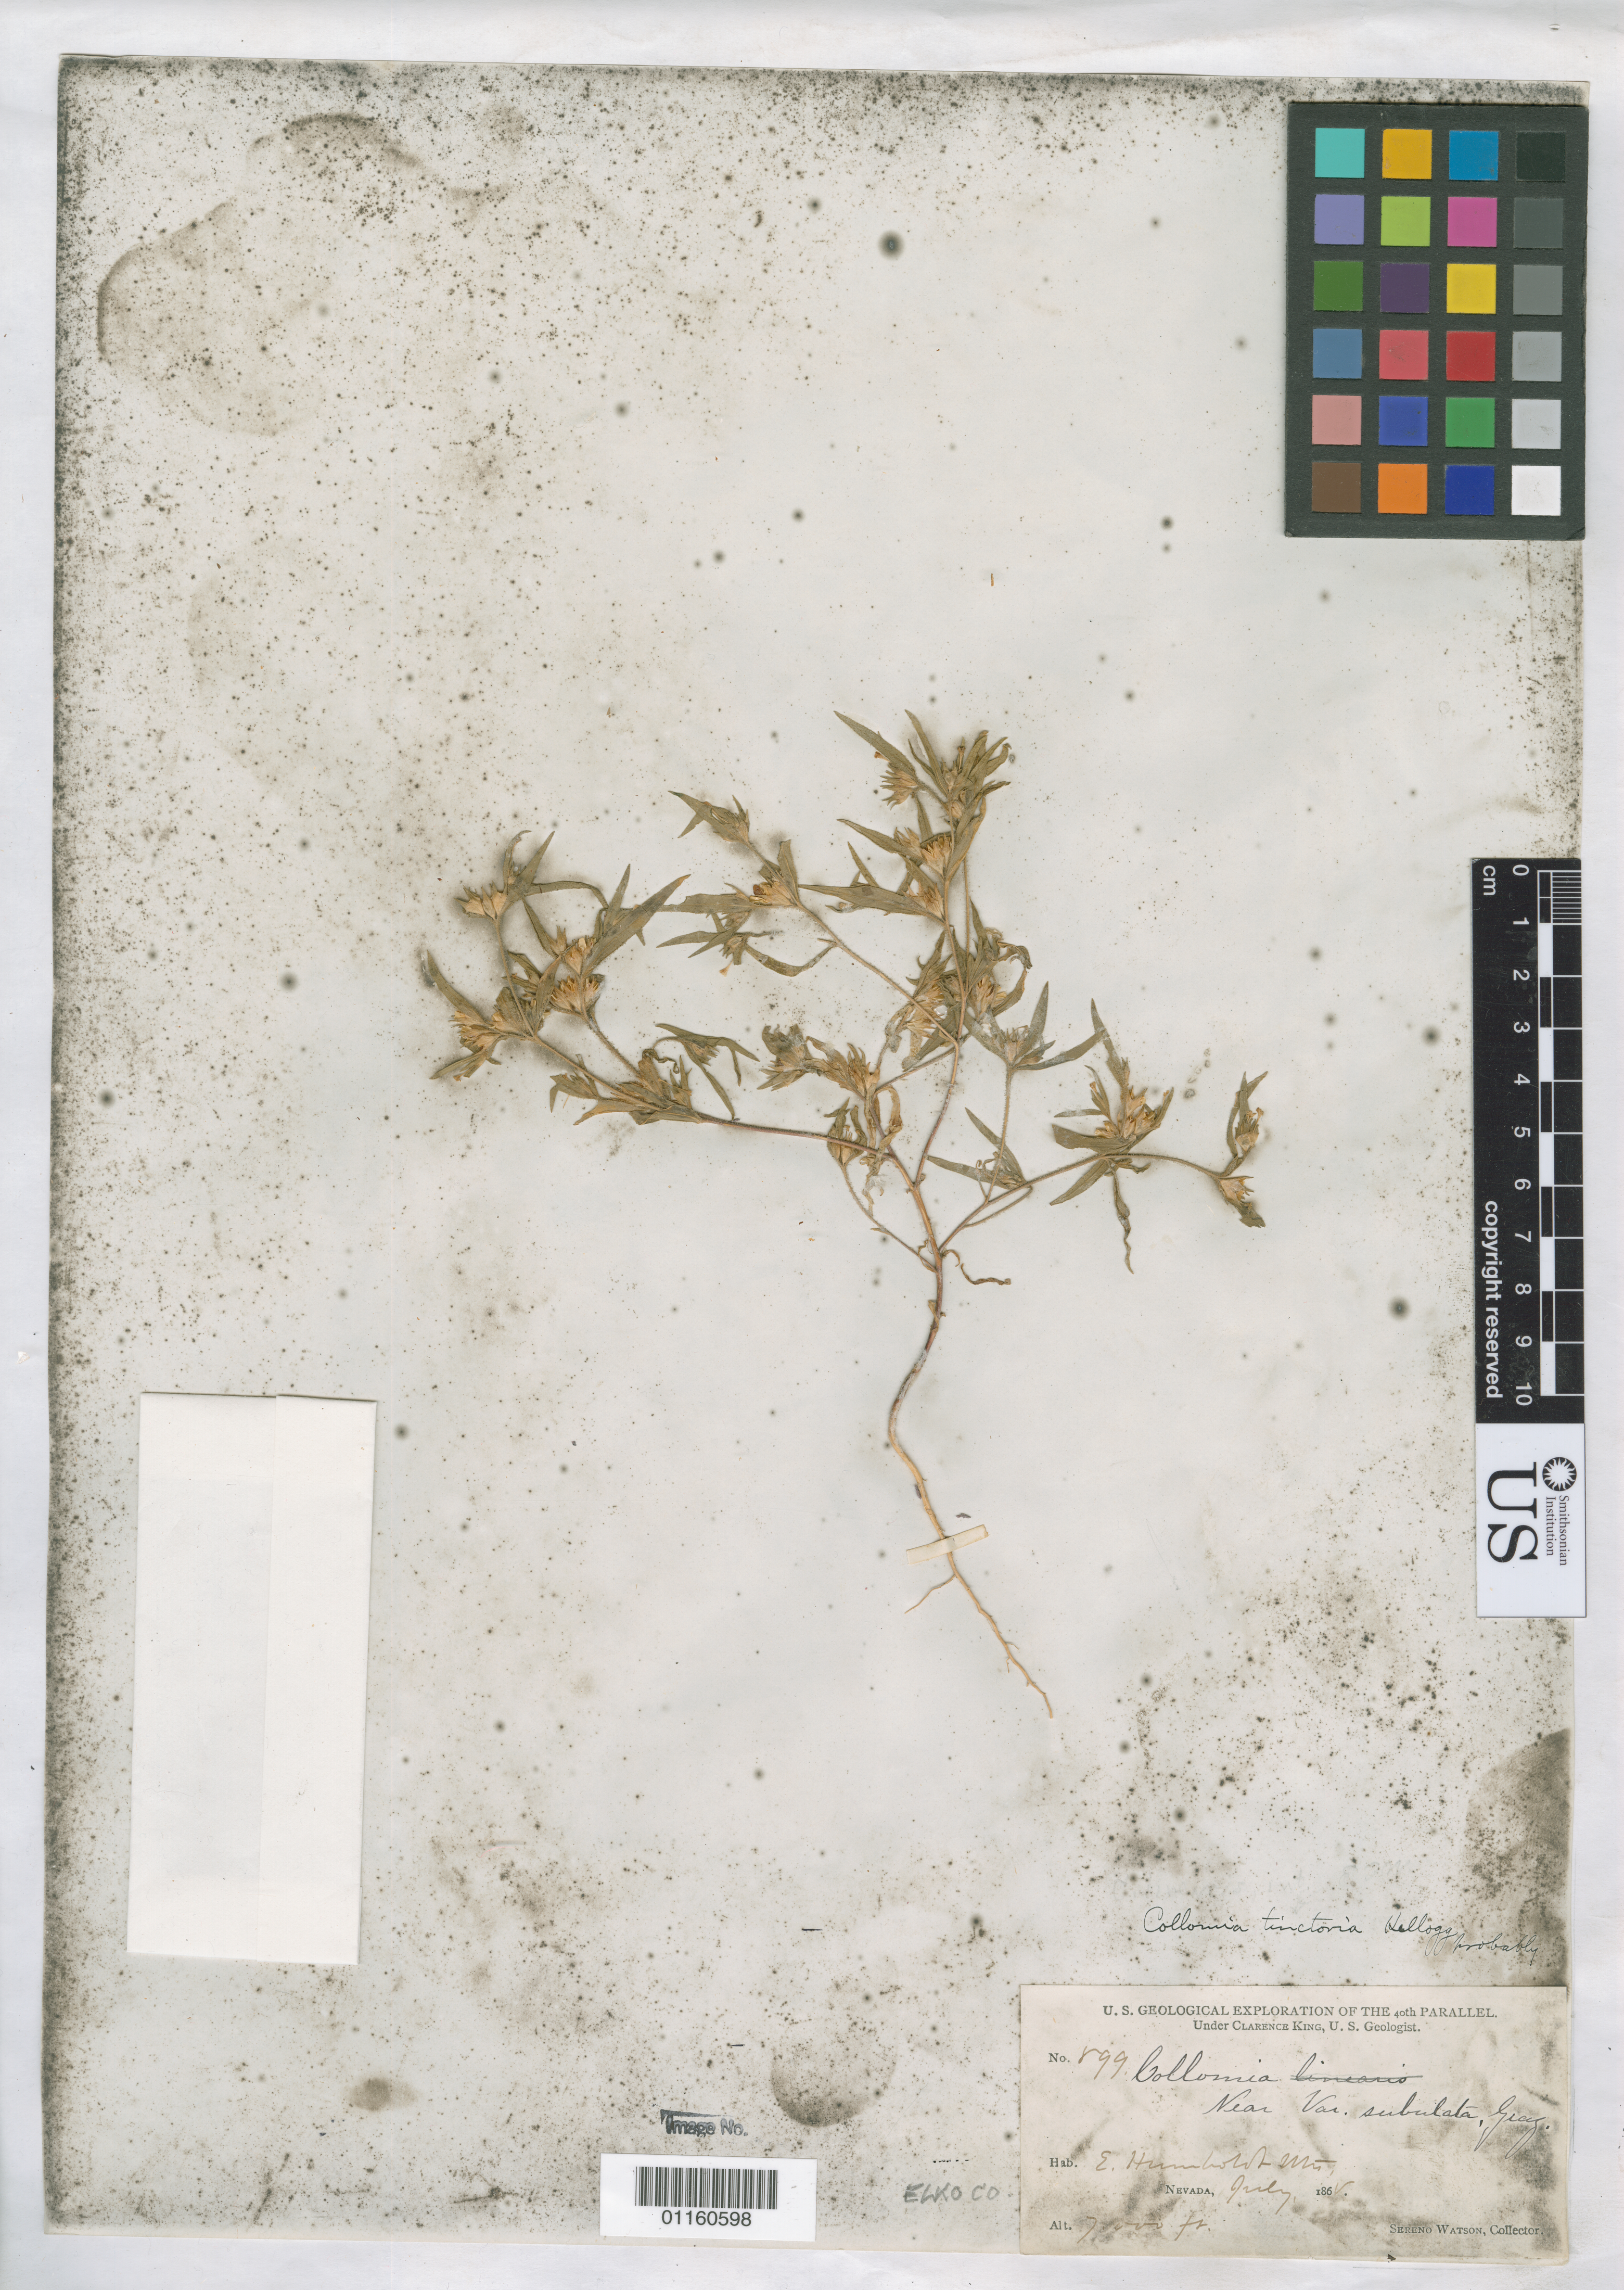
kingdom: Plantae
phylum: Tracheophyta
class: Magnoliopsida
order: Ericales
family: Polemoniaceae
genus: Collomia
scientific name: Collomia tinctoria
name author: Kellogg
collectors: S. Watson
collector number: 899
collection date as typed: Jul 1868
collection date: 1868-07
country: United States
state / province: Nevada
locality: E. Humboldt Mts.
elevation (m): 2134